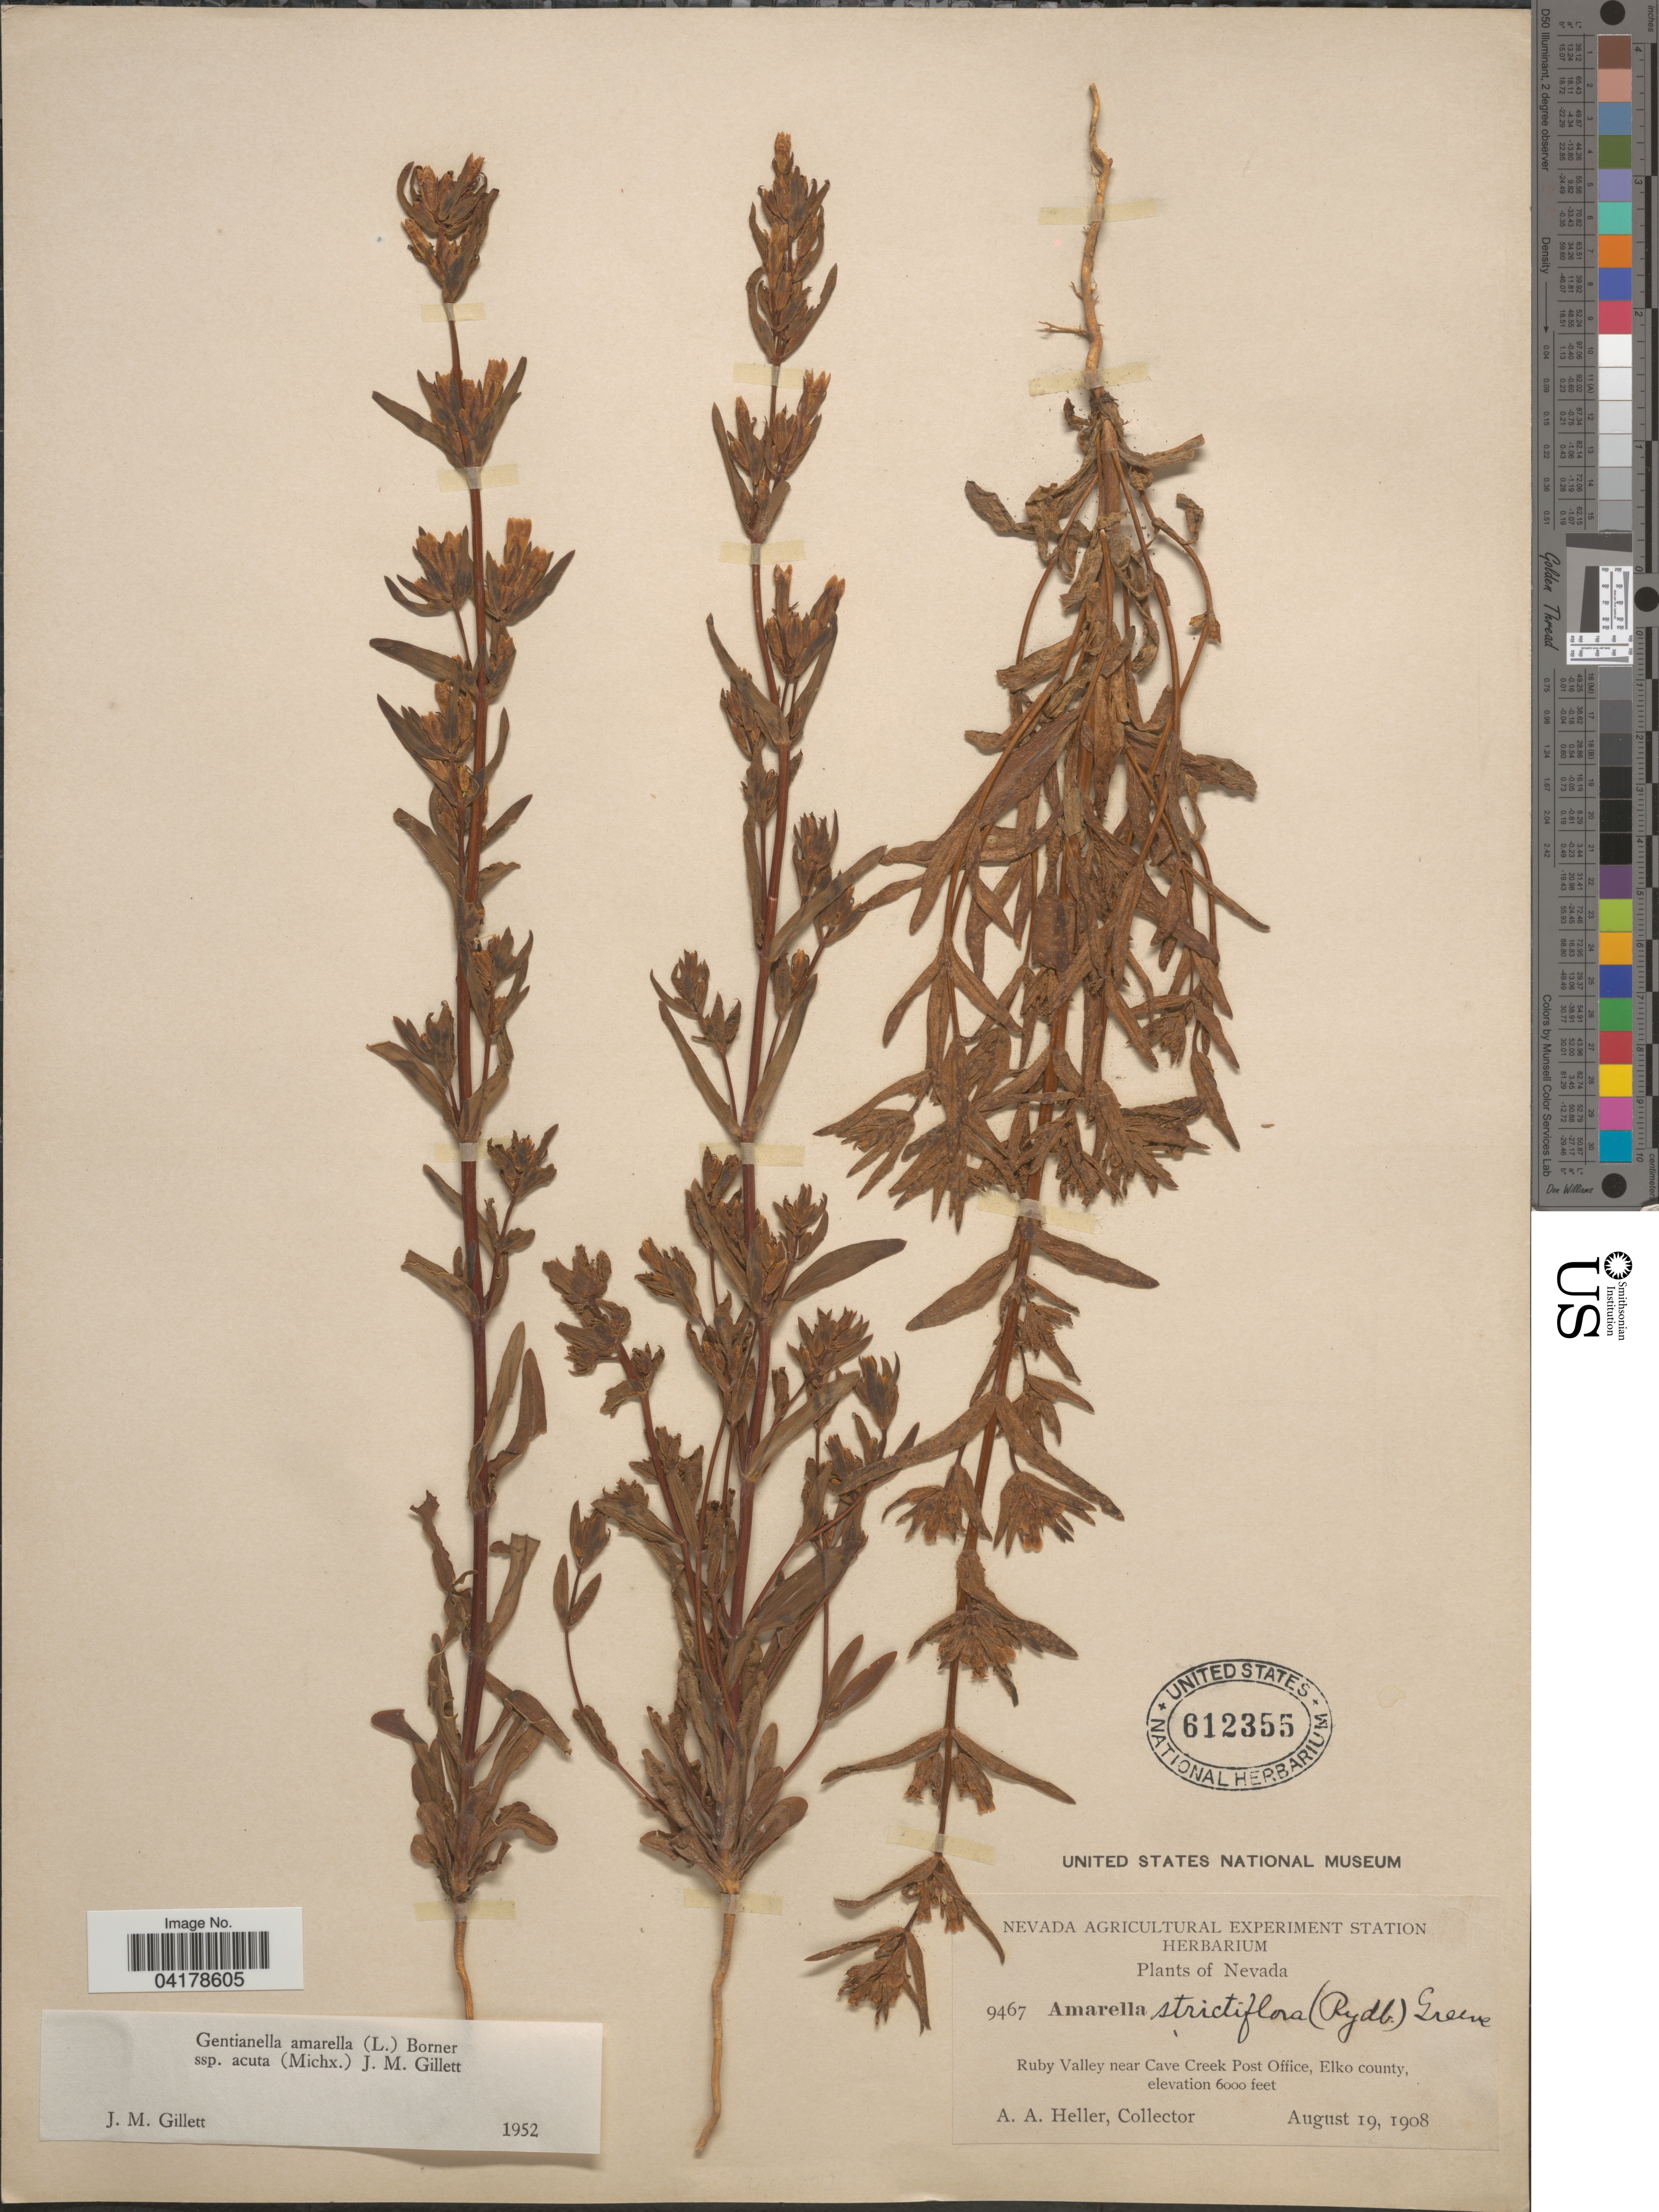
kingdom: Plantae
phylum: Tracheophyta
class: Magnoliopsida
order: Gentianales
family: Gentianaceae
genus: Gentianella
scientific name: Gentianella amarella subsp. acuta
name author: (Michx.) J.M. Gillett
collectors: A. A. Heller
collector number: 9467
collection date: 1908-08-19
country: United States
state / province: Nevada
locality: Ruby Valley near Cave Creek Post Office, Elko county.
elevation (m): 1829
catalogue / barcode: US 612355